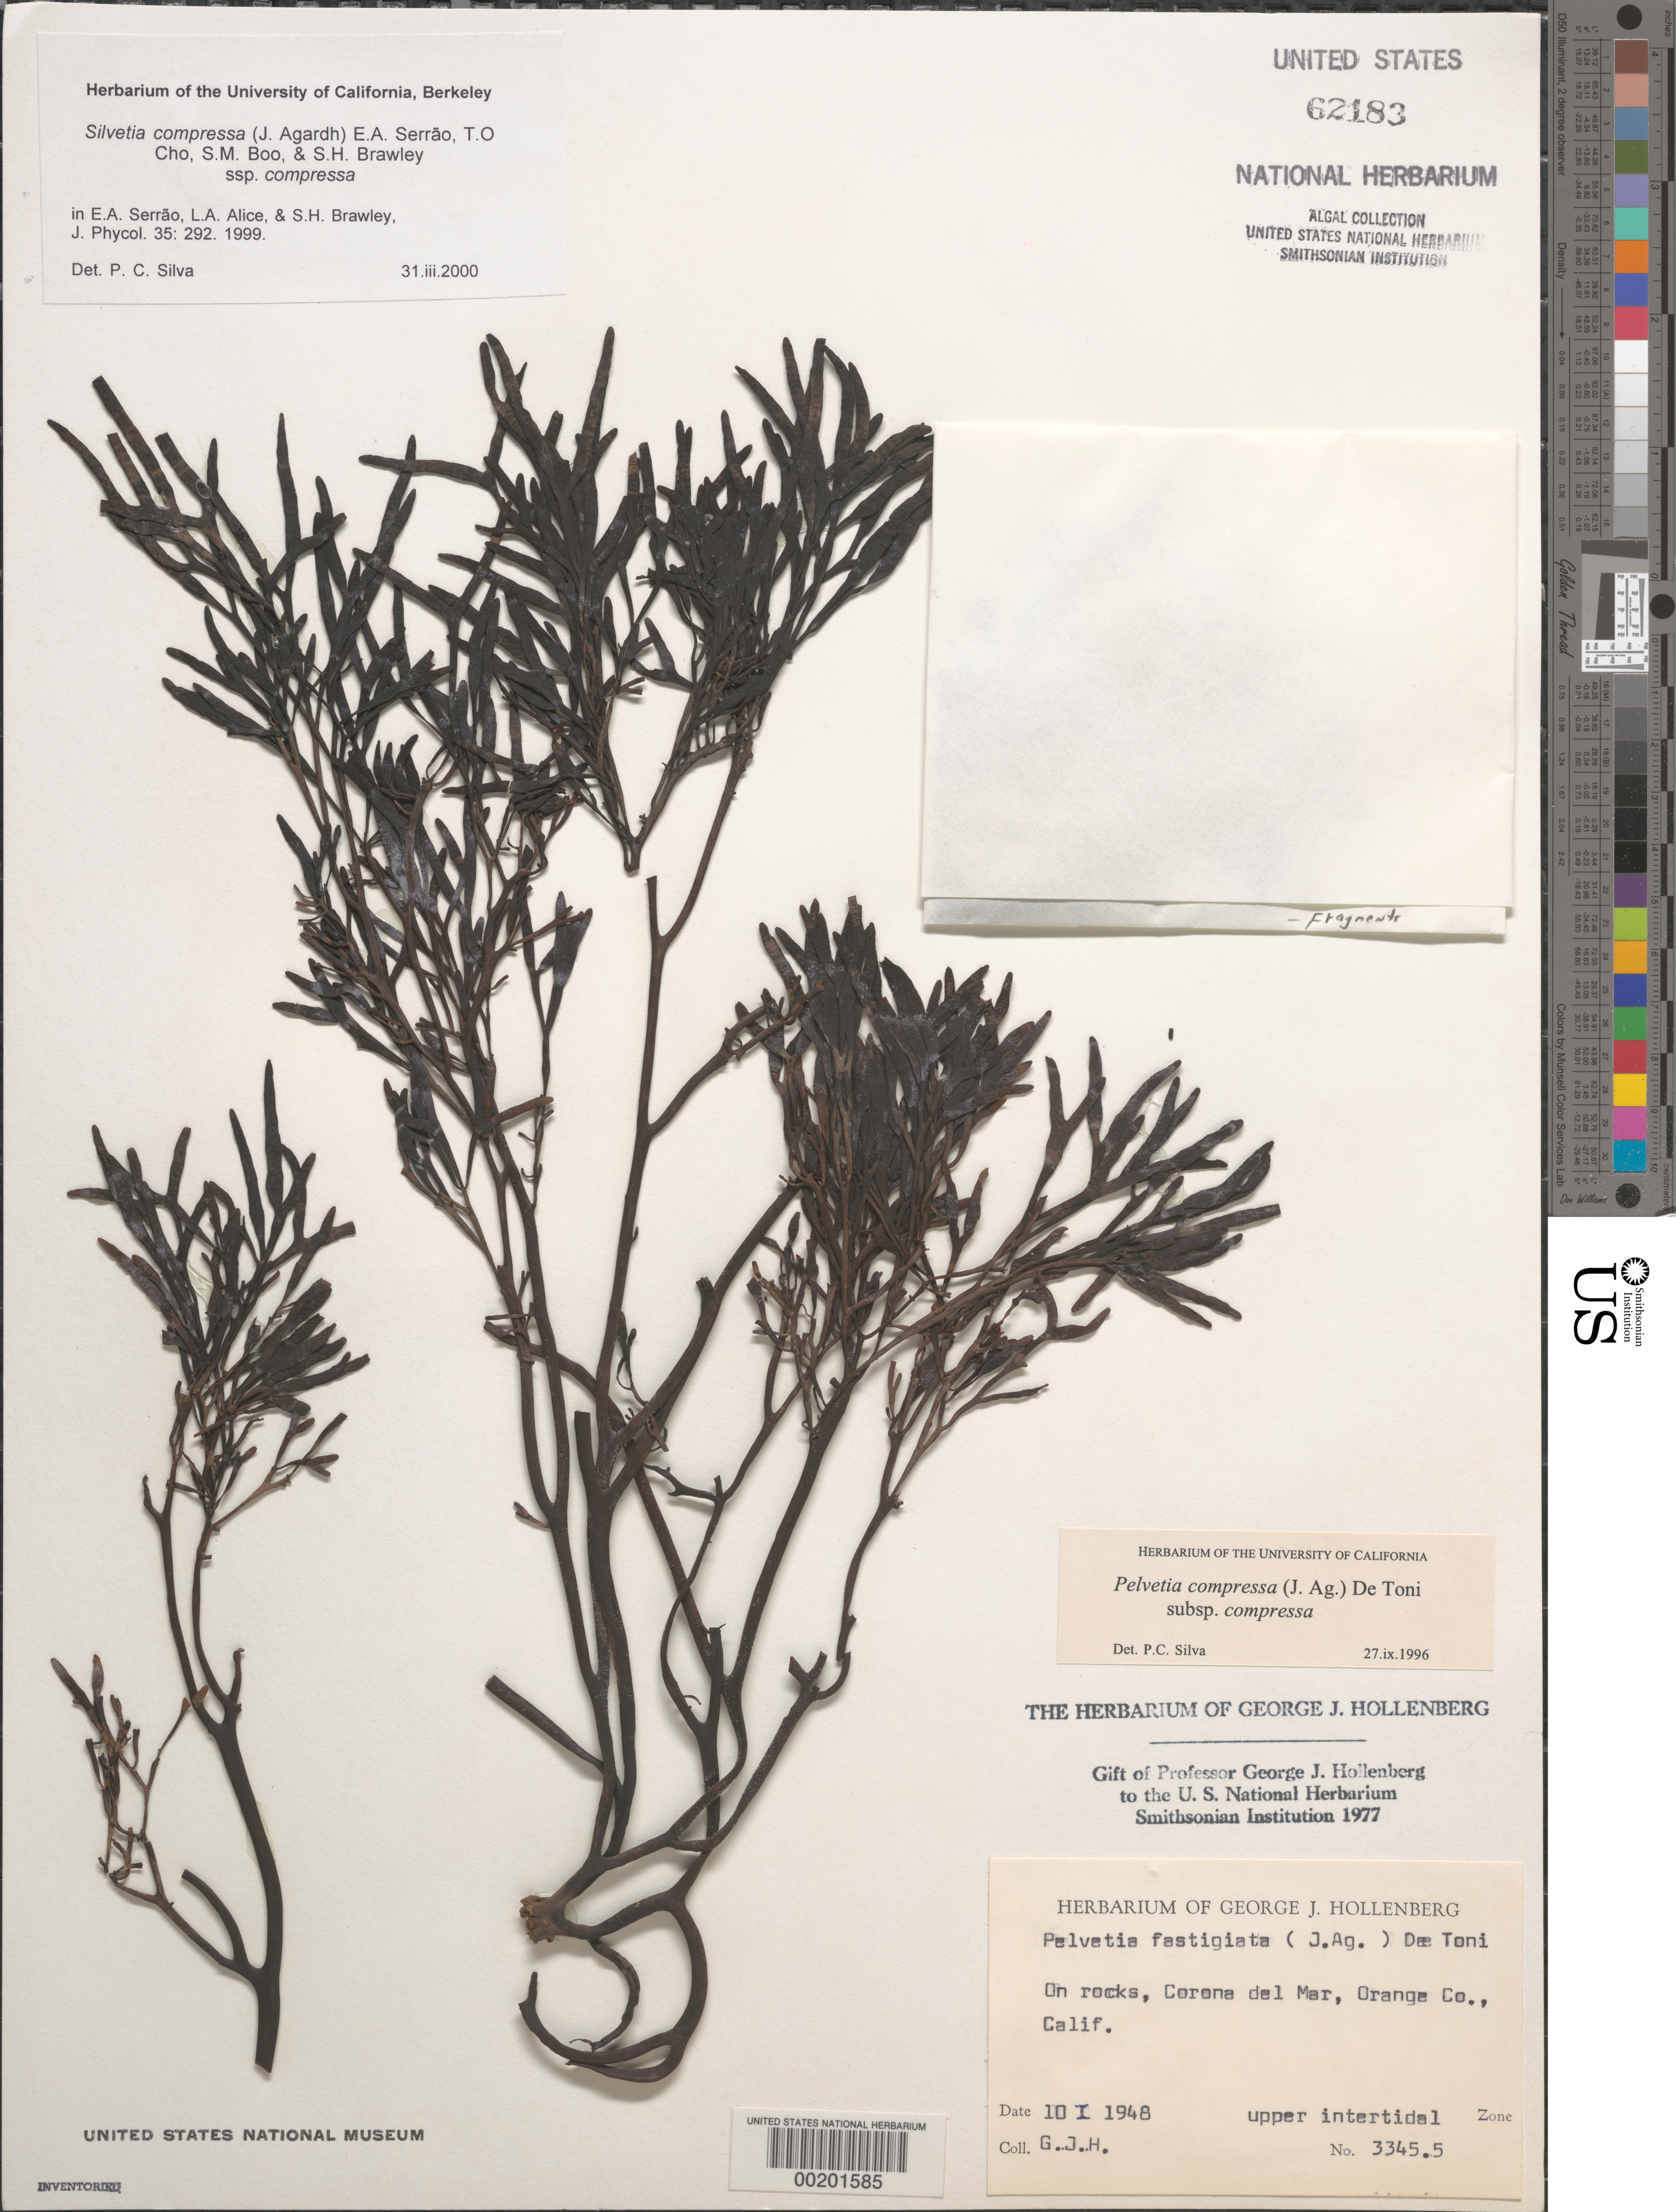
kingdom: Chromista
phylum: Ochrophyta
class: Phaeophyceae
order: Fucales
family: Fucaceae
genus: Silvetia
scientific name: Silvetia compressa subsp. compressa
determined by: Silva, P. C.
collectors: G. Hollenberg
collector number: GJH 3345.5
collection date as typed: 10 Jan 1948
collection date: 1948-01-10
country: United States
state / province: California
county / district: Orange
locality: Corona del Mar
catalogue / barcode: US 62183